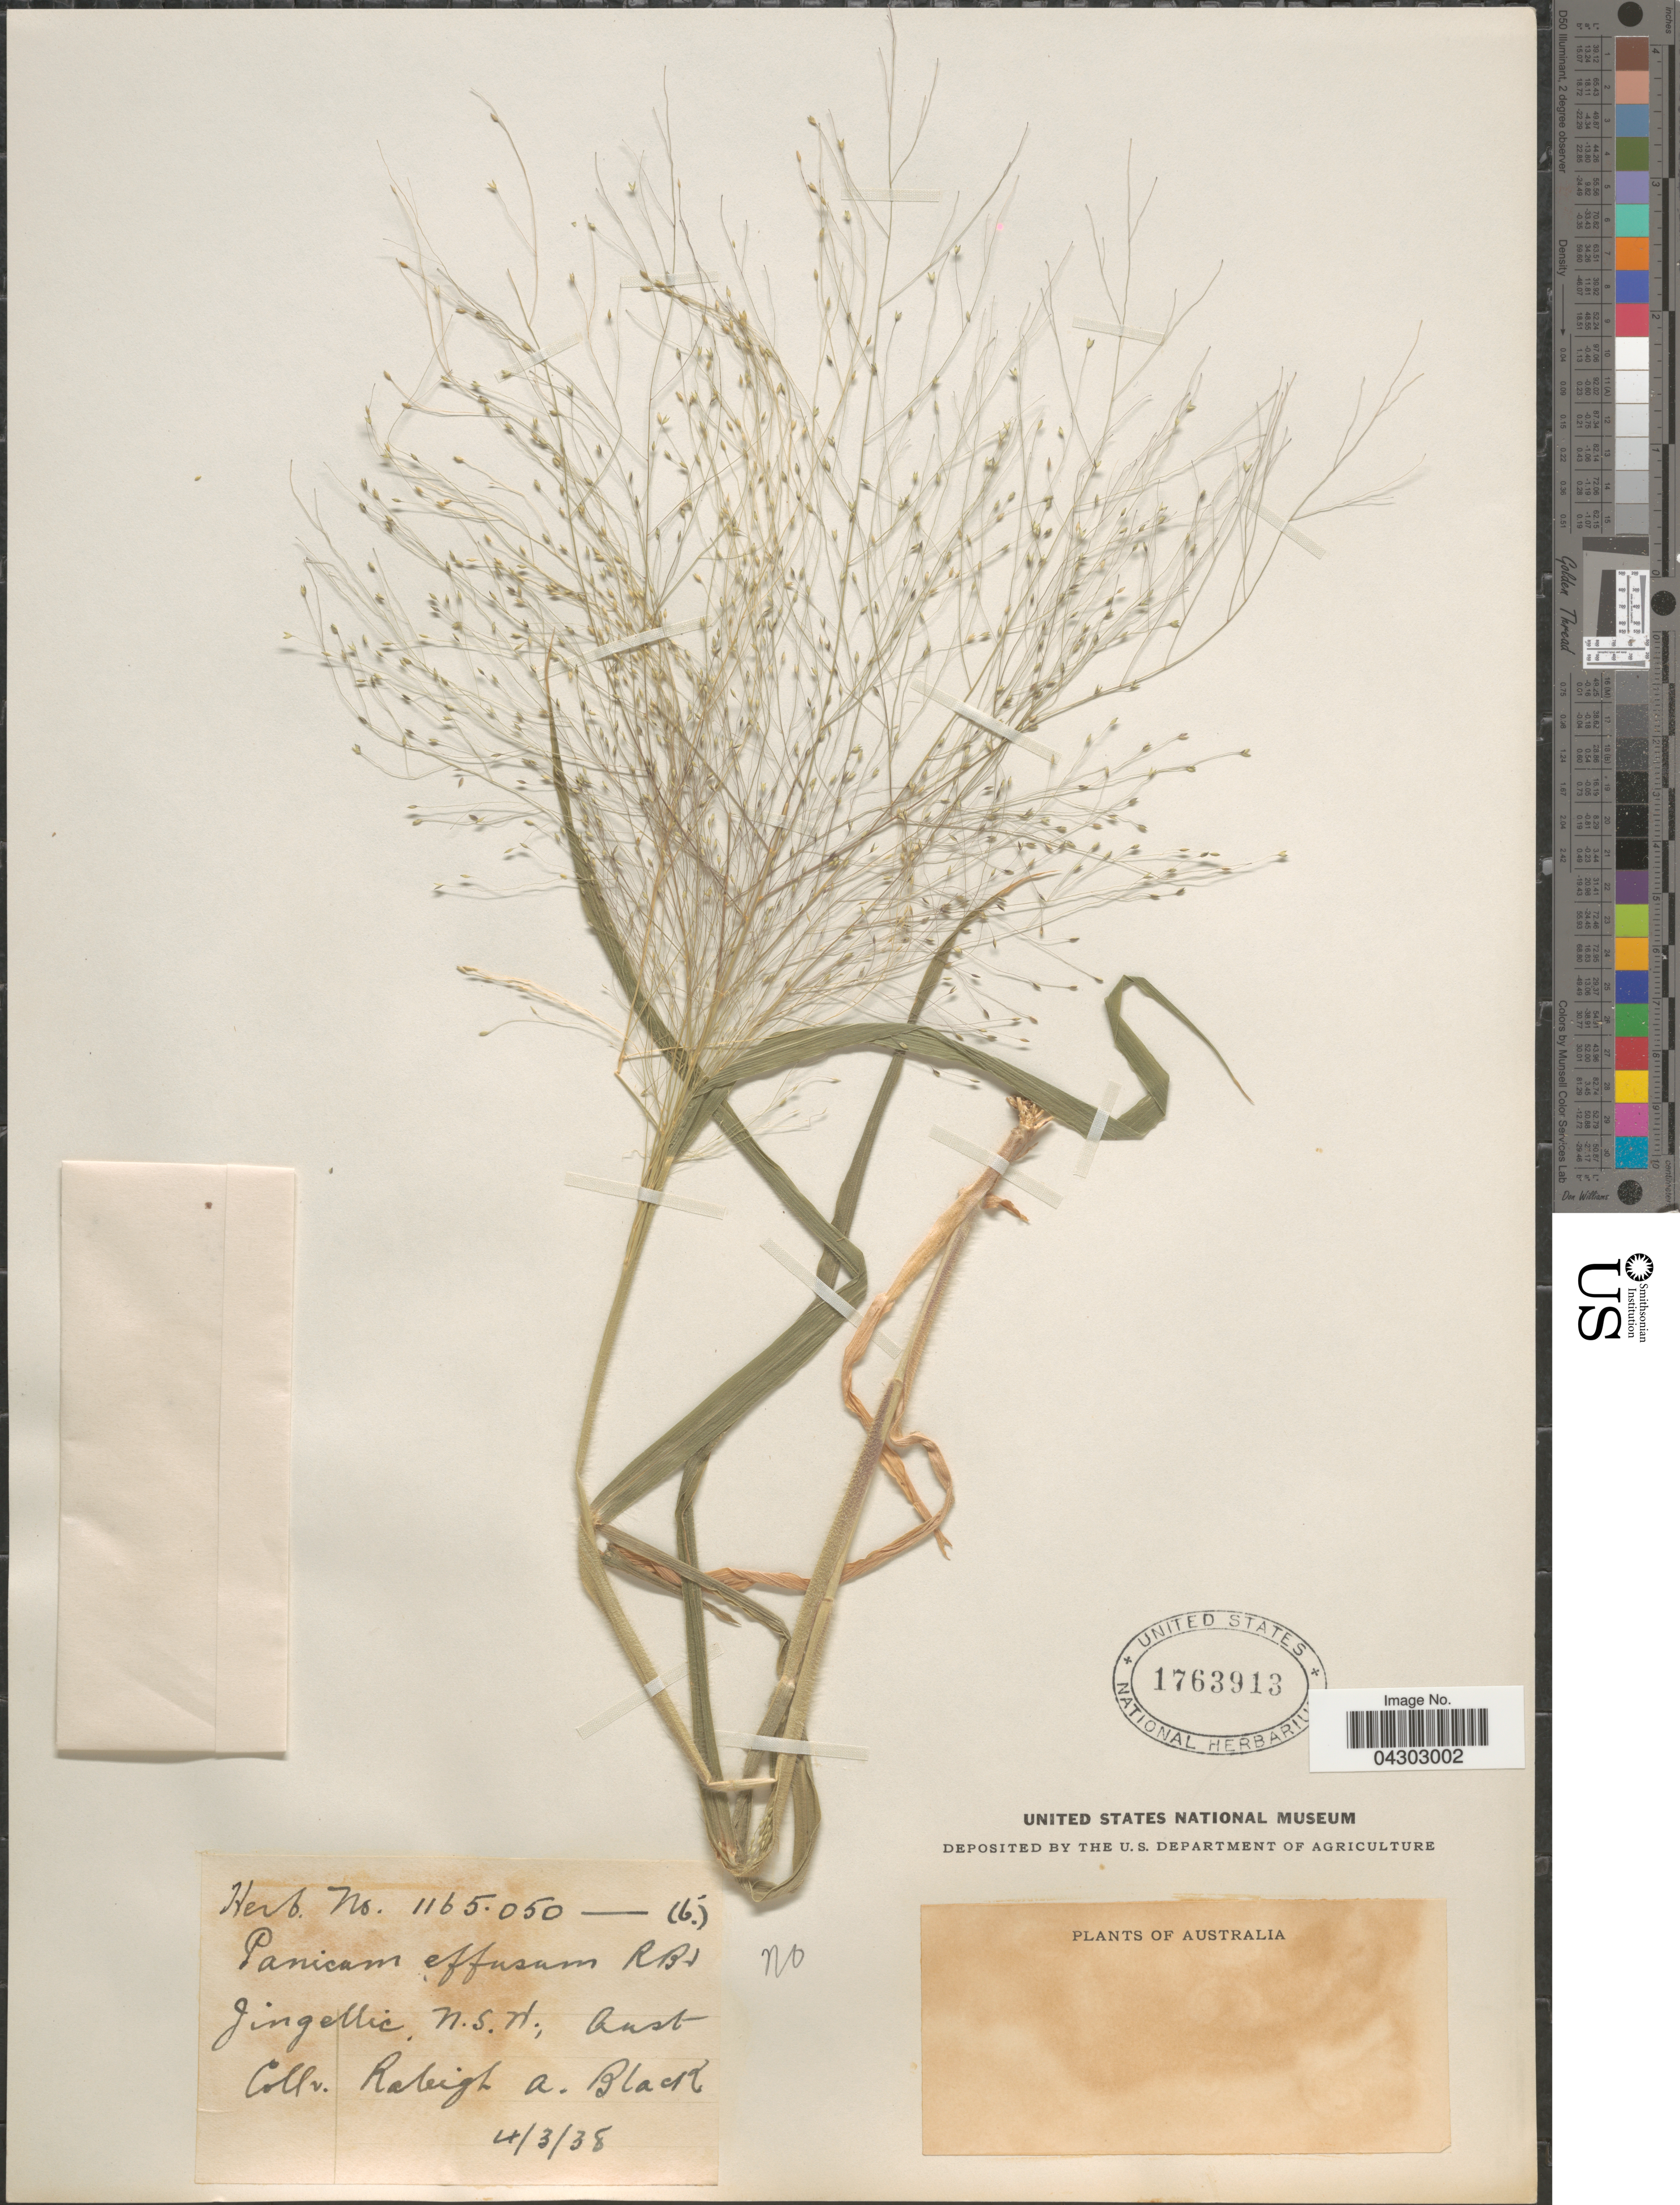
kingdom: Plantae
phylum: Tracheophyta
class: Liliopsida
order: Poales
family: Poaceae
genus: Panicum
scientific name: Panicum capillare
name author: L.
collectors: R. A. Black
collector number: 1165.050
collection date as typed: Transcribed d/m/y: 4/3/38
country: Australia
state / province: New South Wales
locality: Jingellic.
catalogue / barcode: US 1763913